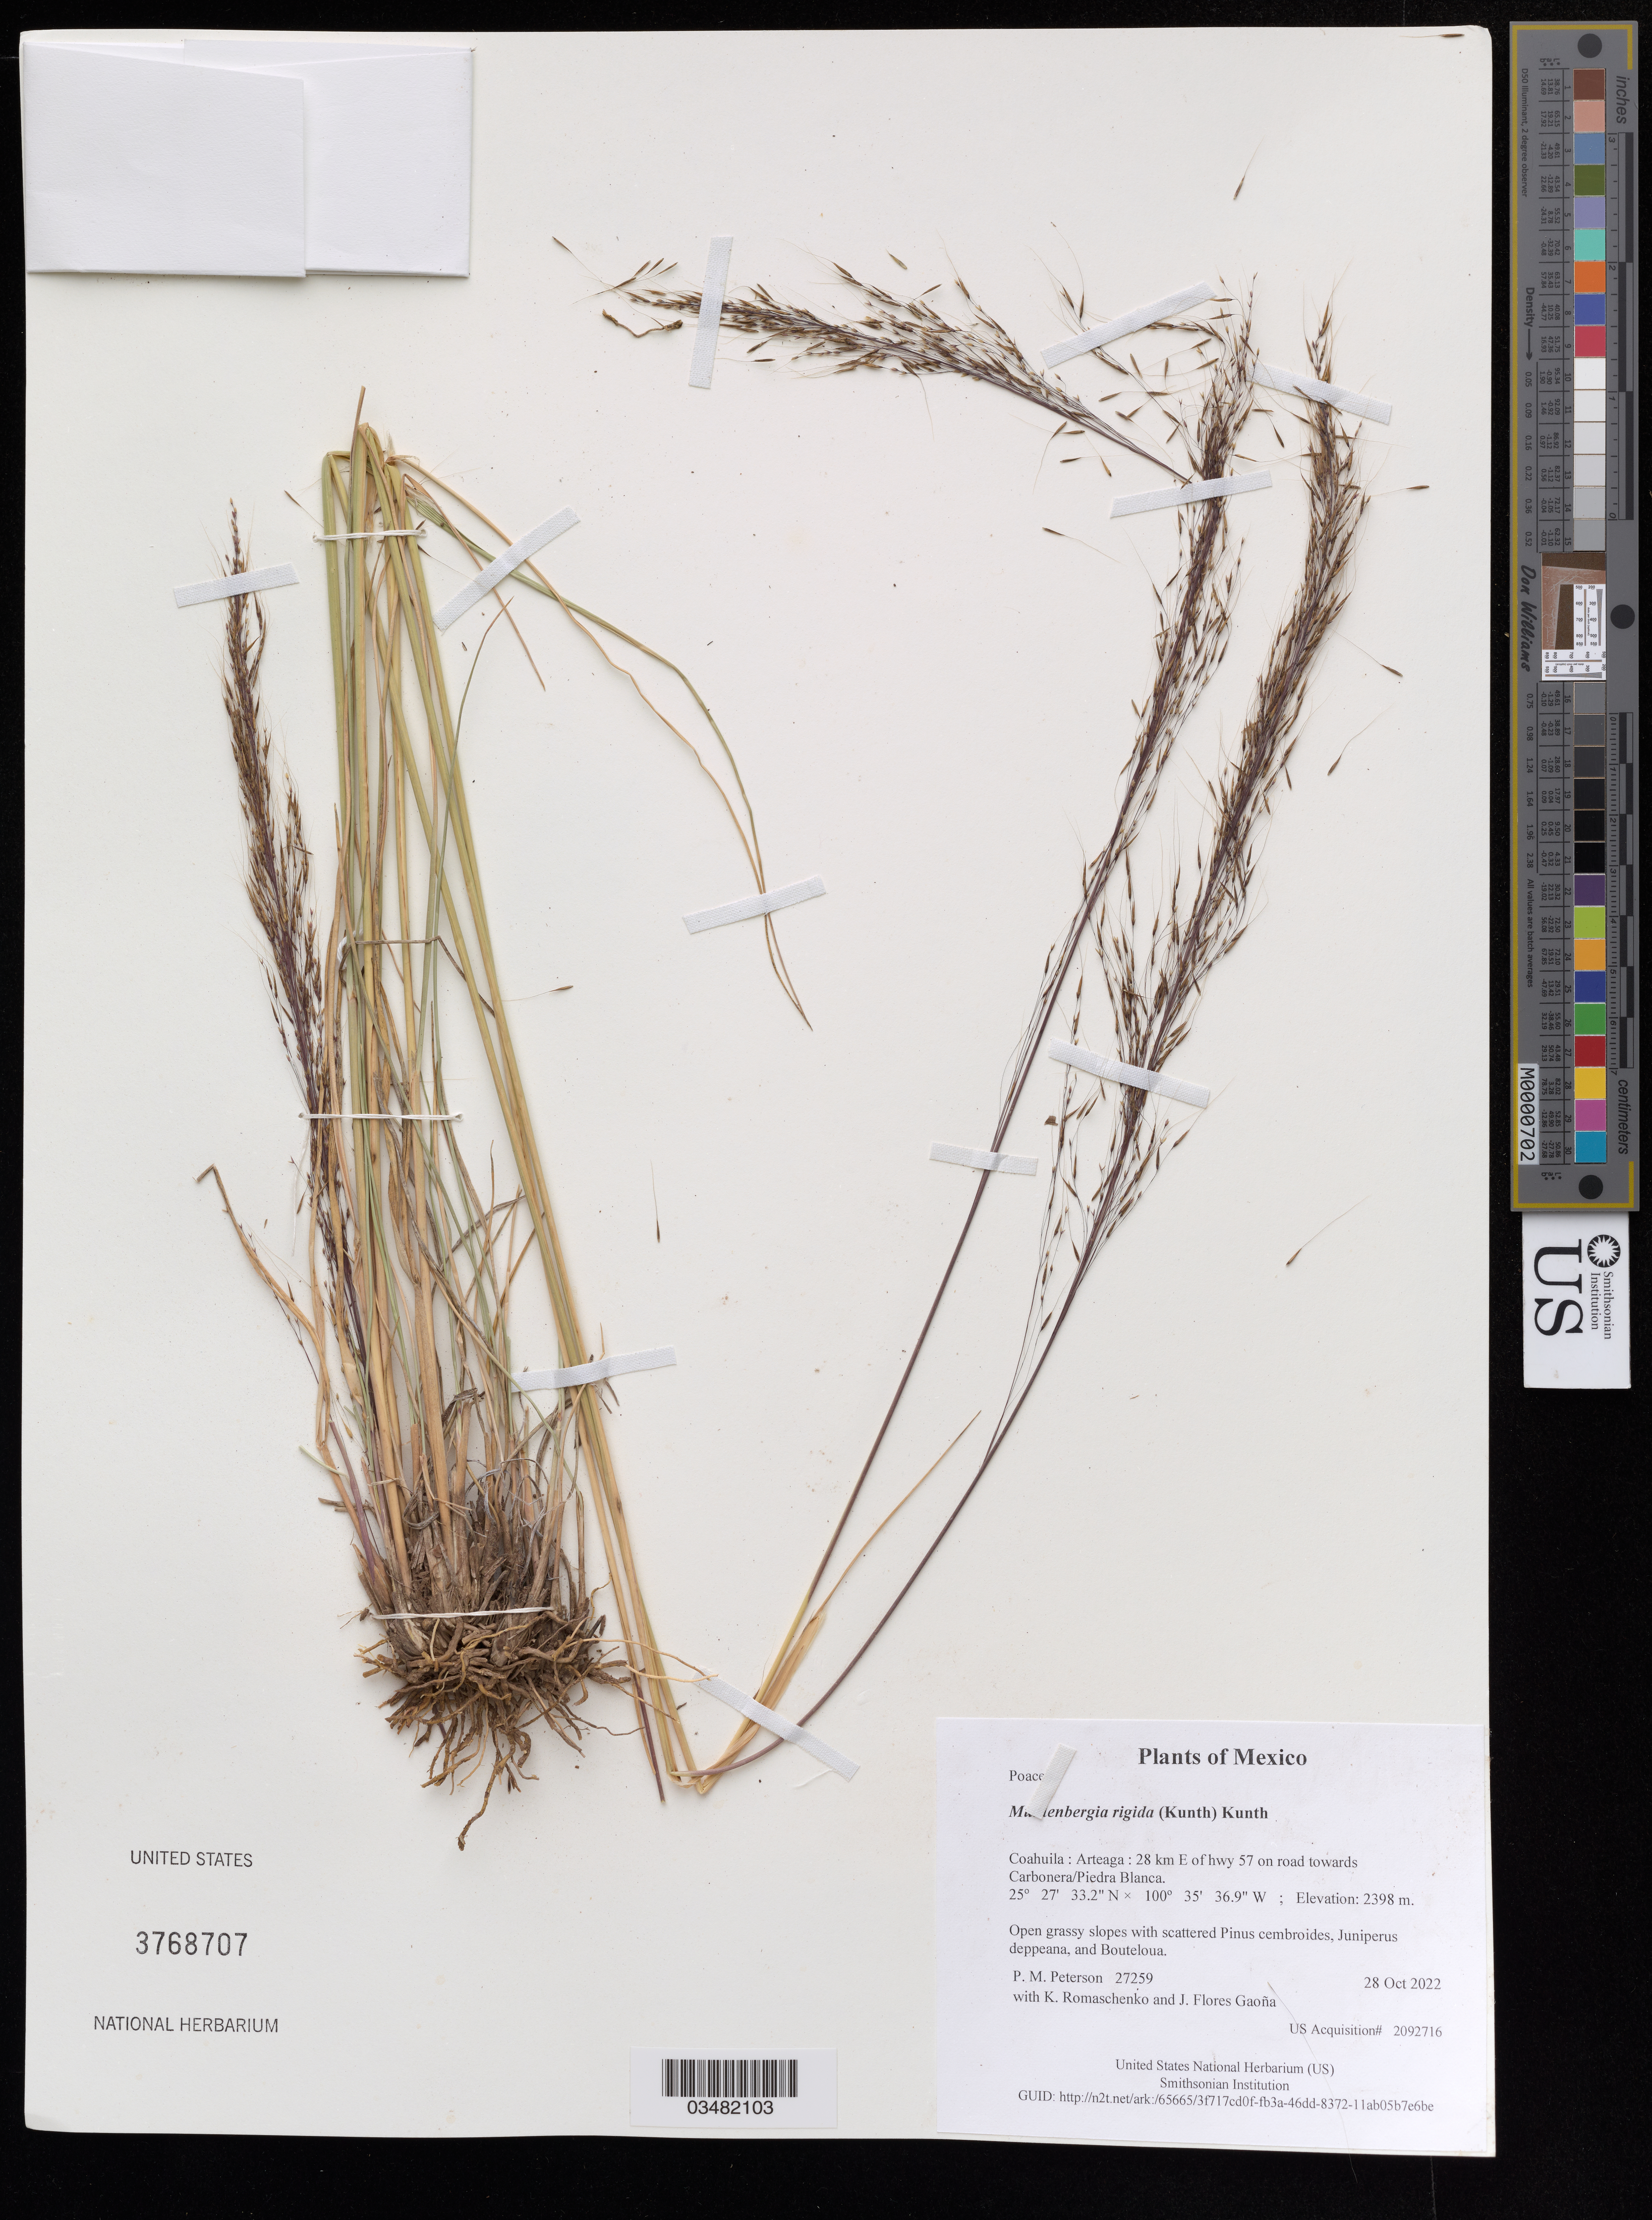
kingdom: Plantae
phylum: Tracheophyta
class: Liliopsida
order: Poales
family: Poaceae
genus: Muhlenbergia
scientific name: Muhlenbergia rigida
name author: (Kunth) Kunth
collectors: P. M. Peterson, K. Romaschenko & J. Flores Gaoña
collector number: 27259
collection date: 2022-10-28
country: México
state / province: Coahuila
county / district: Arteaga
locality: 28 km E of hwy 57 on road towards Carbonera/Piedra Blanca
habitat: Open grassy slopes with scattered Pinus cembroides, Juniperus deppeana, and Bouteloua.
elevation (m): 2398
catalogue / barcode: US 3768707